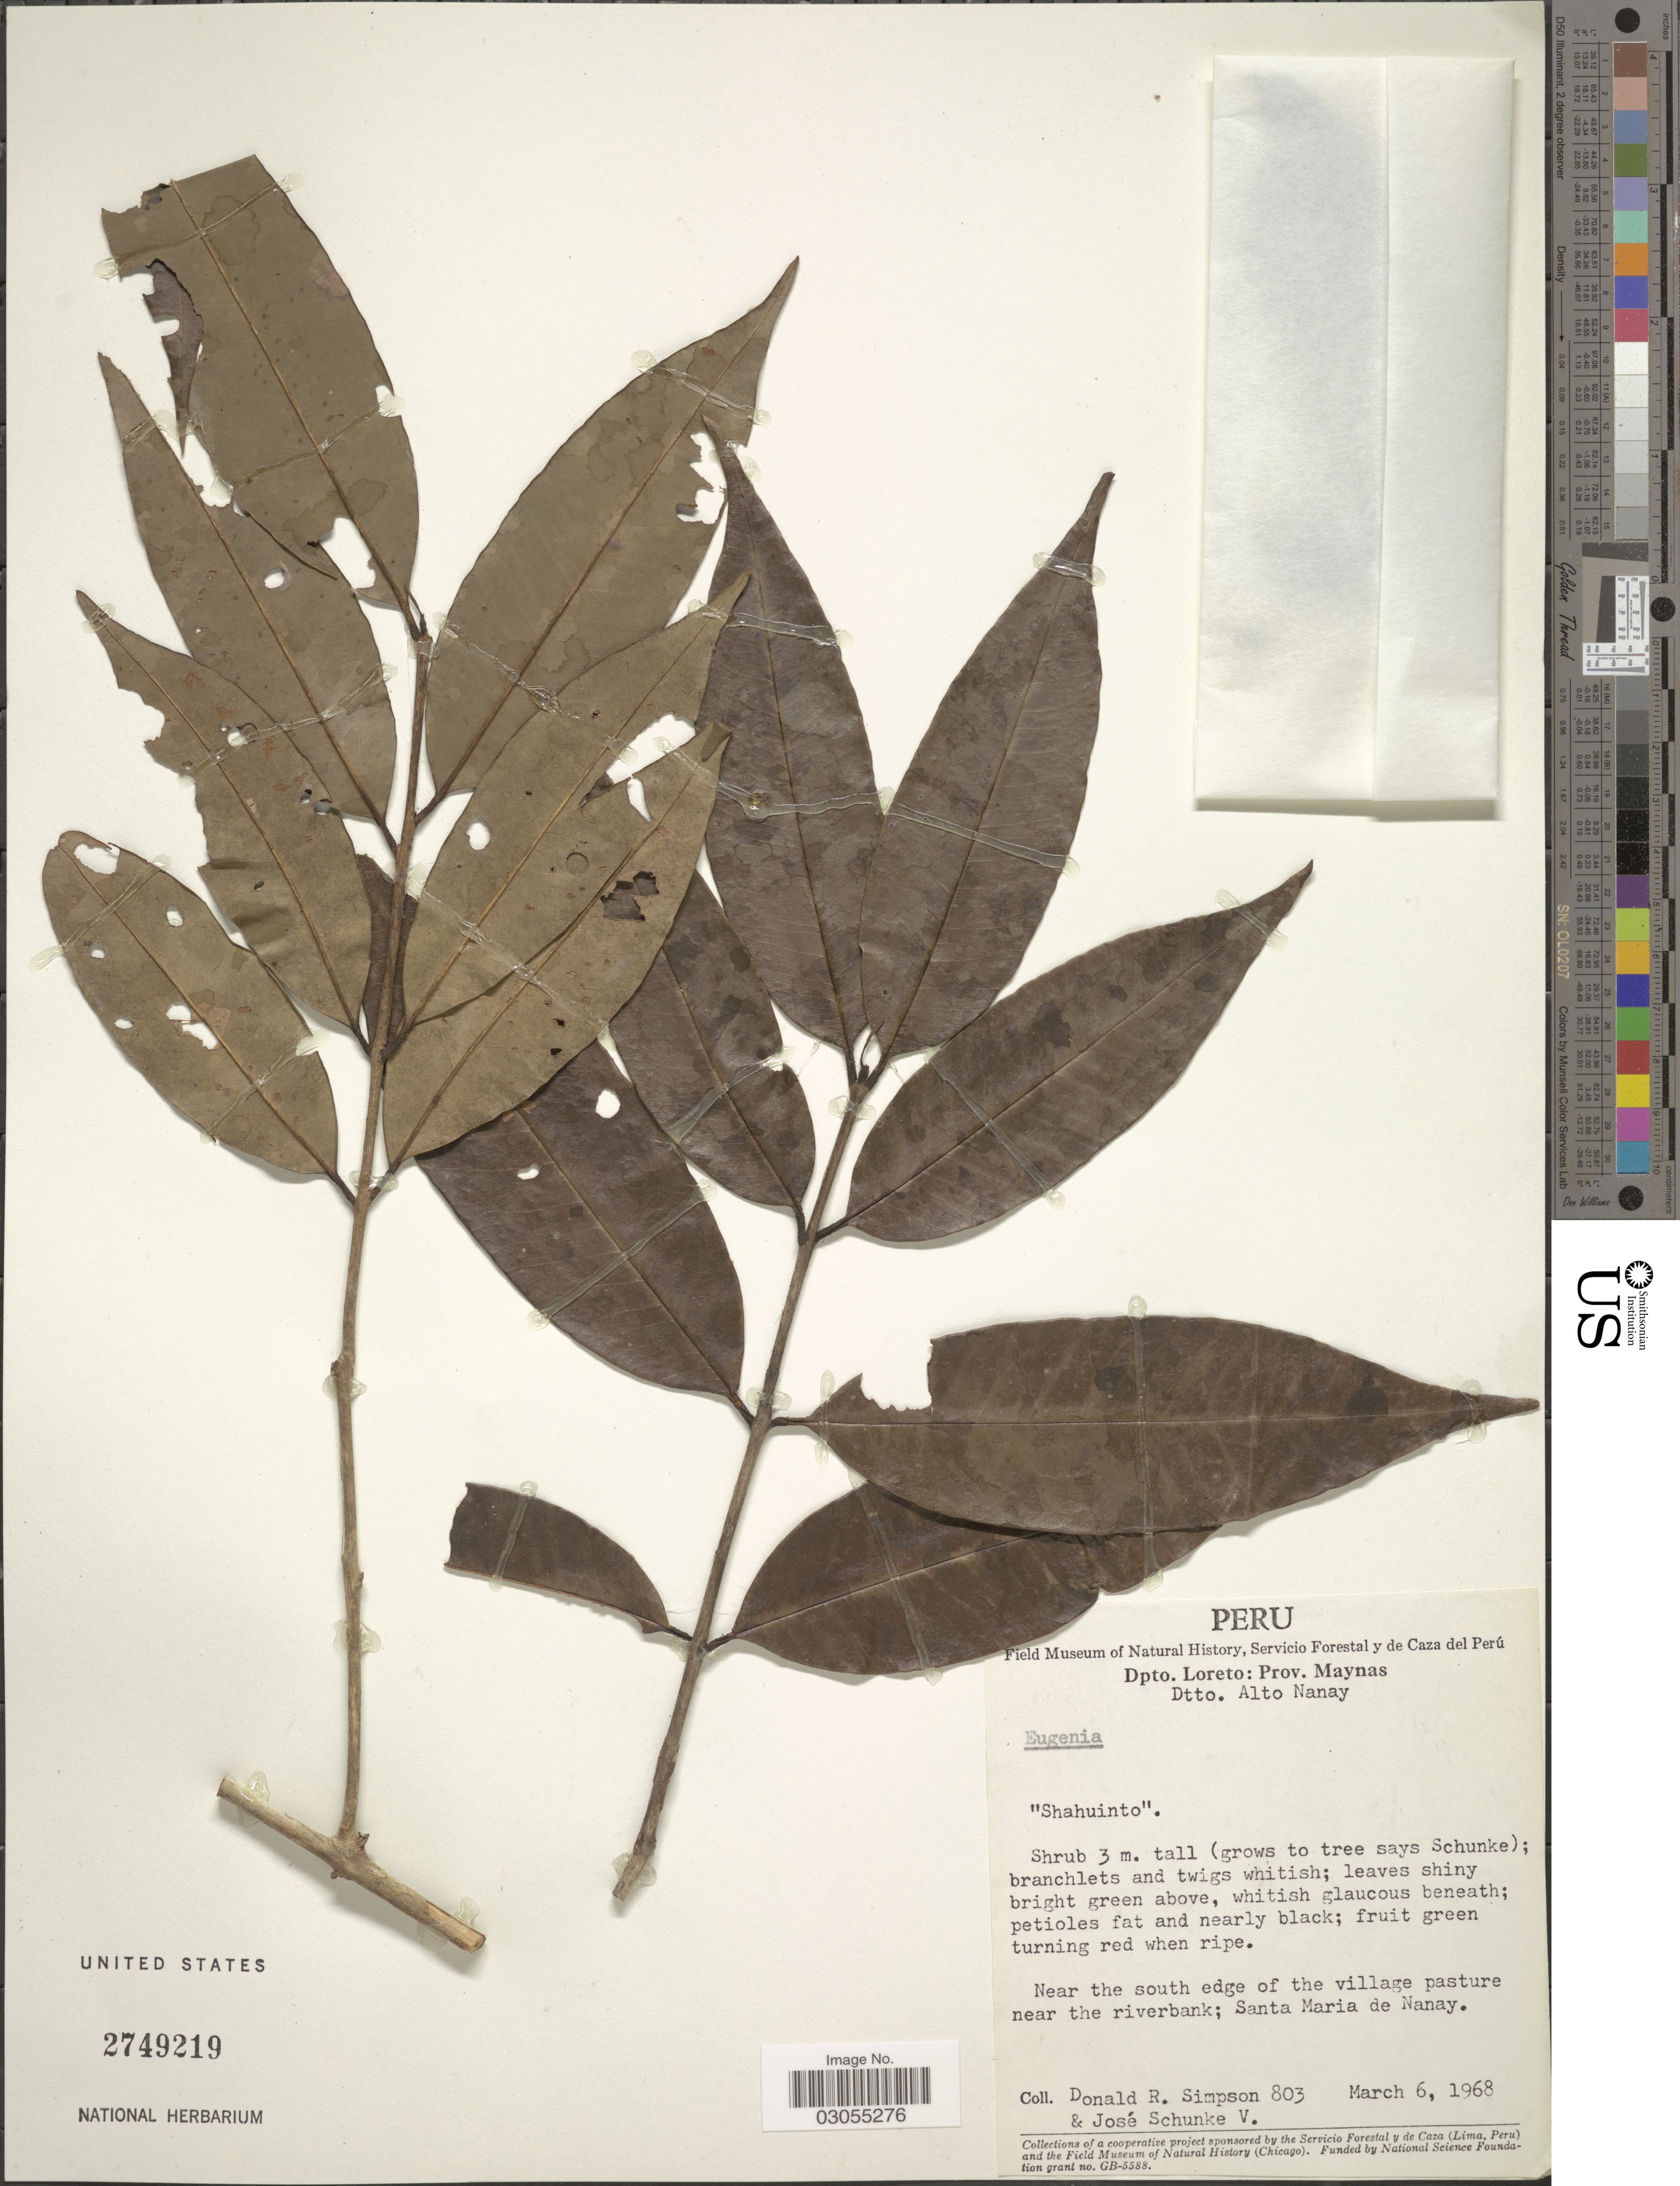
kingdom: Plantae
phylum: Tracheophyta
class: Magnoliopsida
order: Myrtales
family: Myrtaceae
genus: Eugenia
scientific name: Eugenia sp.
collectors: D. R. Simpson & J. Schunke Vigo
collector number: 803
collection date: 1968-03-06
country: Peru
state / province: Loreto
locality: Dpto. Loreto: Prov. Maynas. Dtto. Alto Nanay. Near the south edge of the village pasture near the riverbank; Santa Maria de Nanay.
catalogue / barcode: US 2749219